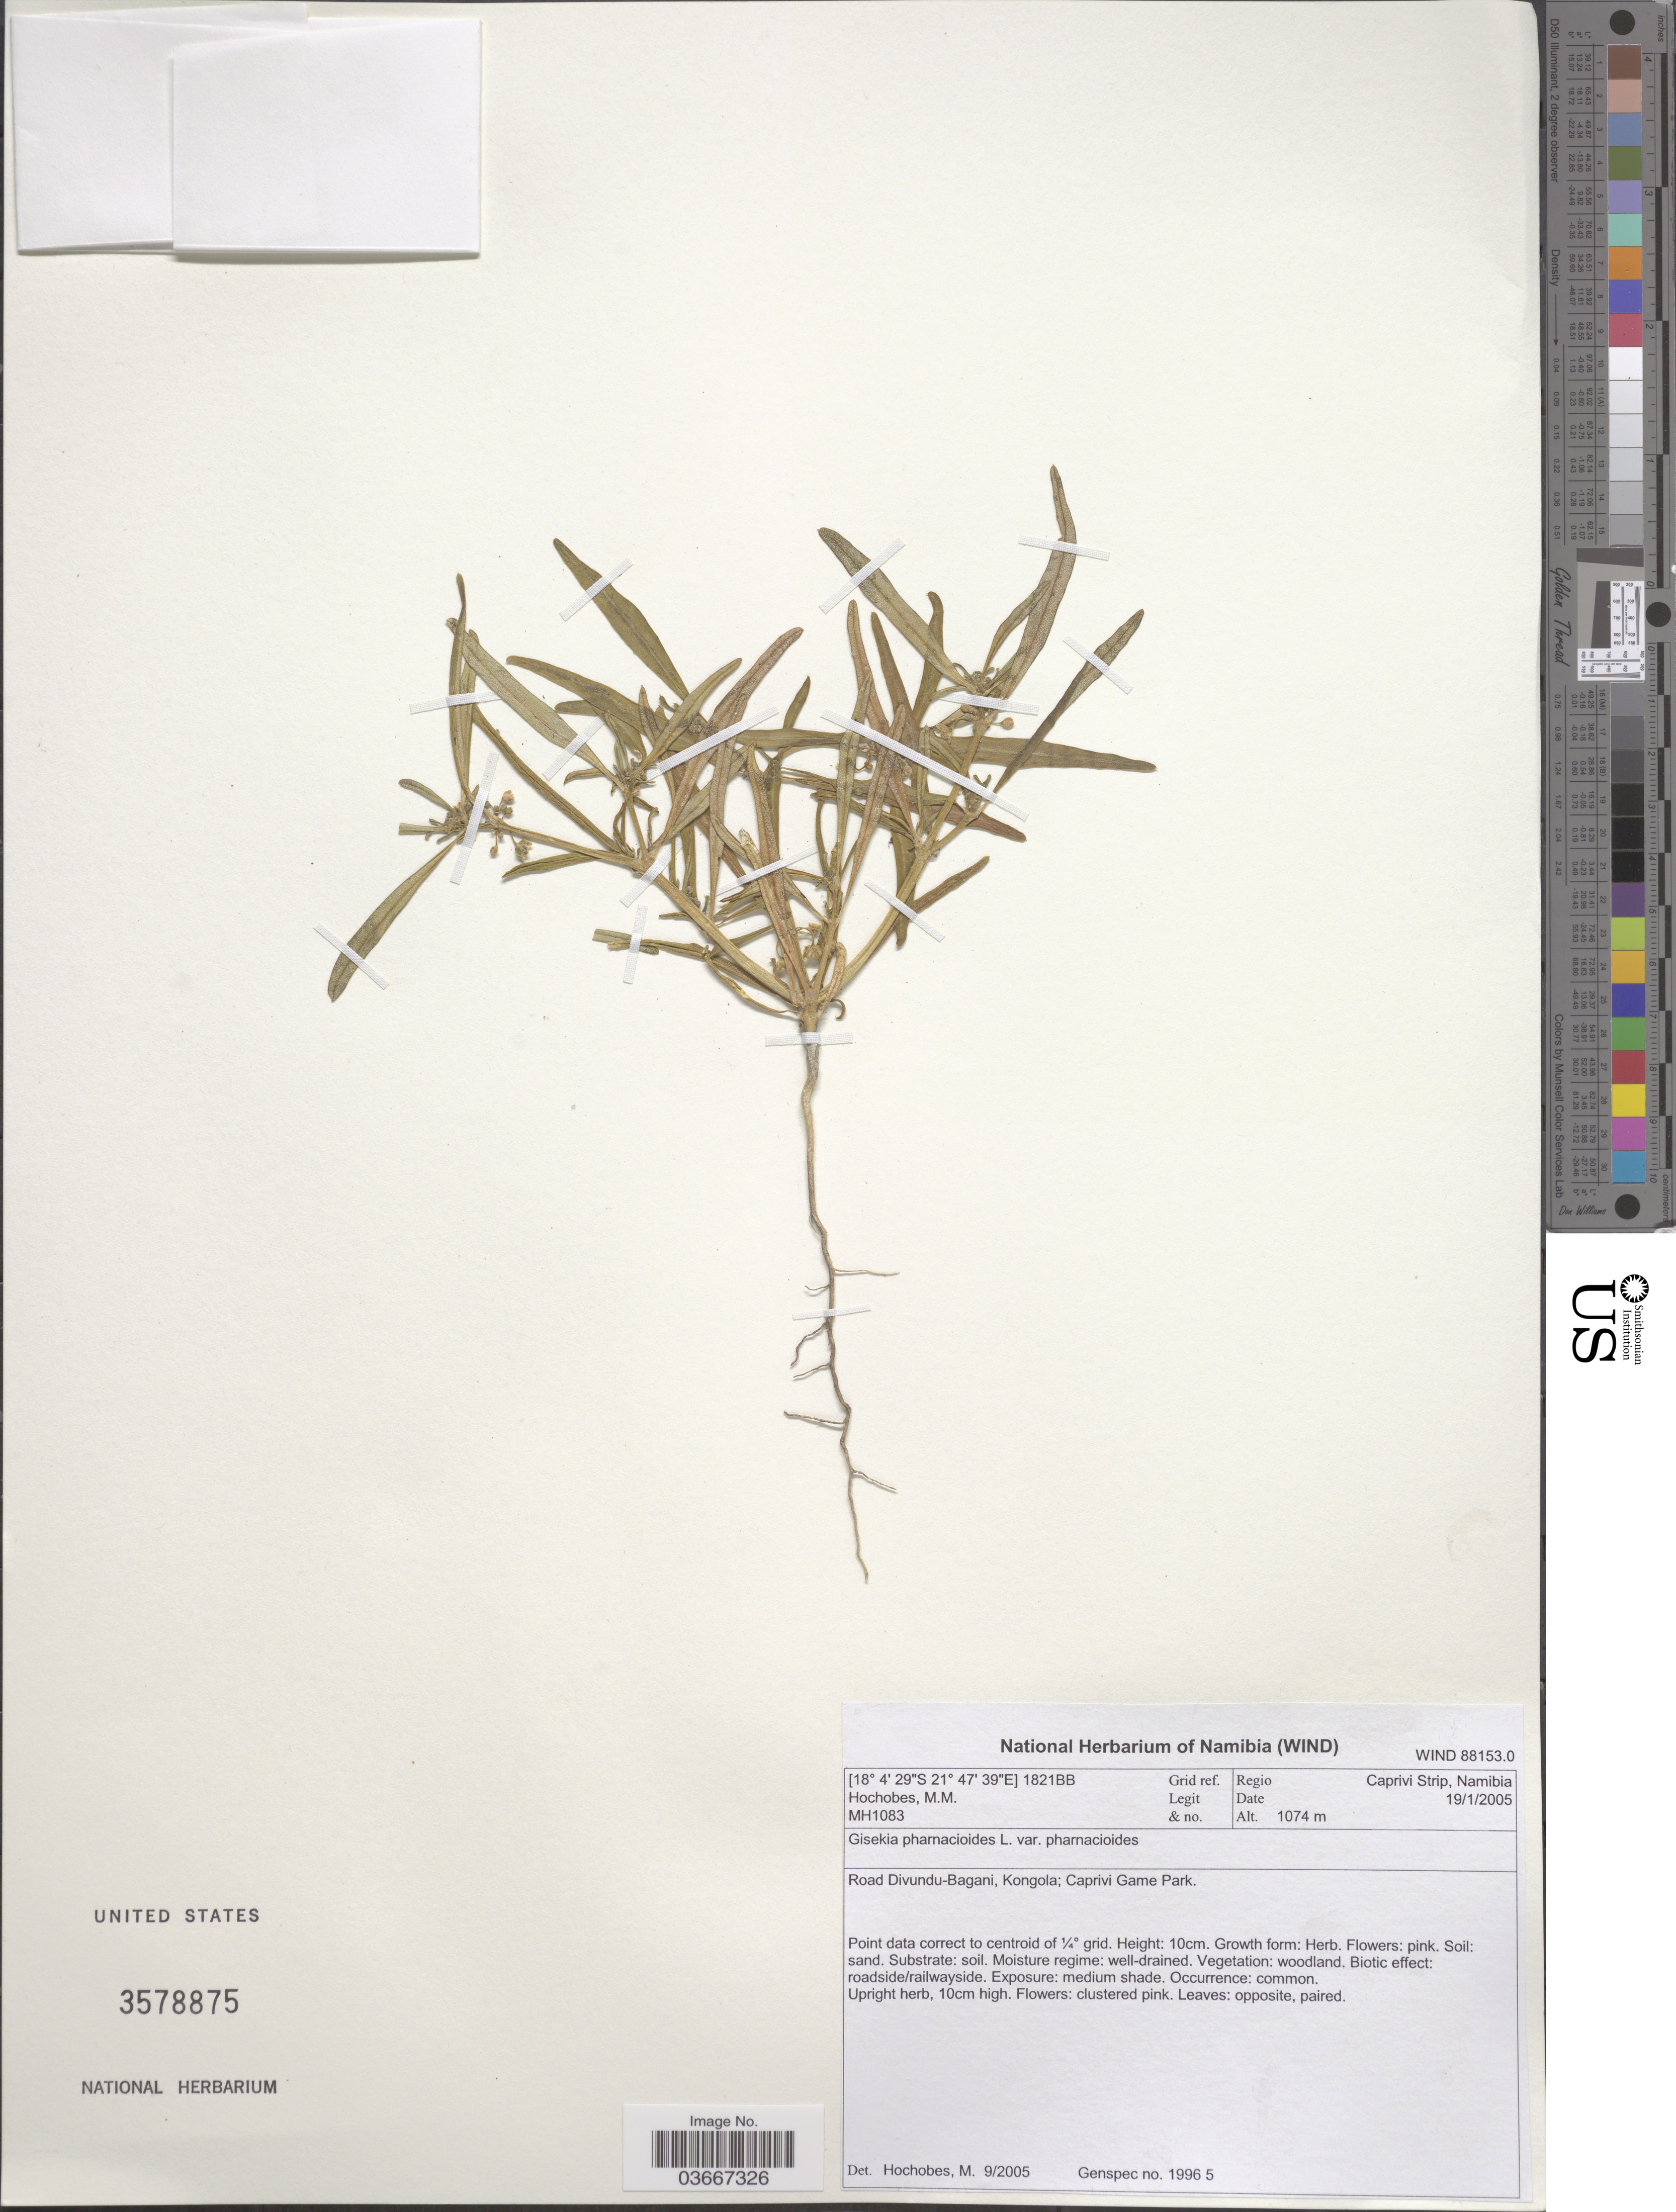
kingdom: Plantae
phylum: Tracheophyta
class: Magnoliopsida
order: Caryophyllales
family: Gisekiaceae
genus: Gisekia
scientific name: Gisekia pharnaceoides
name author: L.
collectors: M. Hochobes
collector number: MH1083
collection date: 2005-01-19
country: Namibia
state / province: Caprivi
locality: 1821BB Grid ref. Regio Caprivi Strip. Road Divundu-Bagani, Kongola; Caprivi Game Park.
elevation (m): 1074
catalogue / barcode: US 3578875